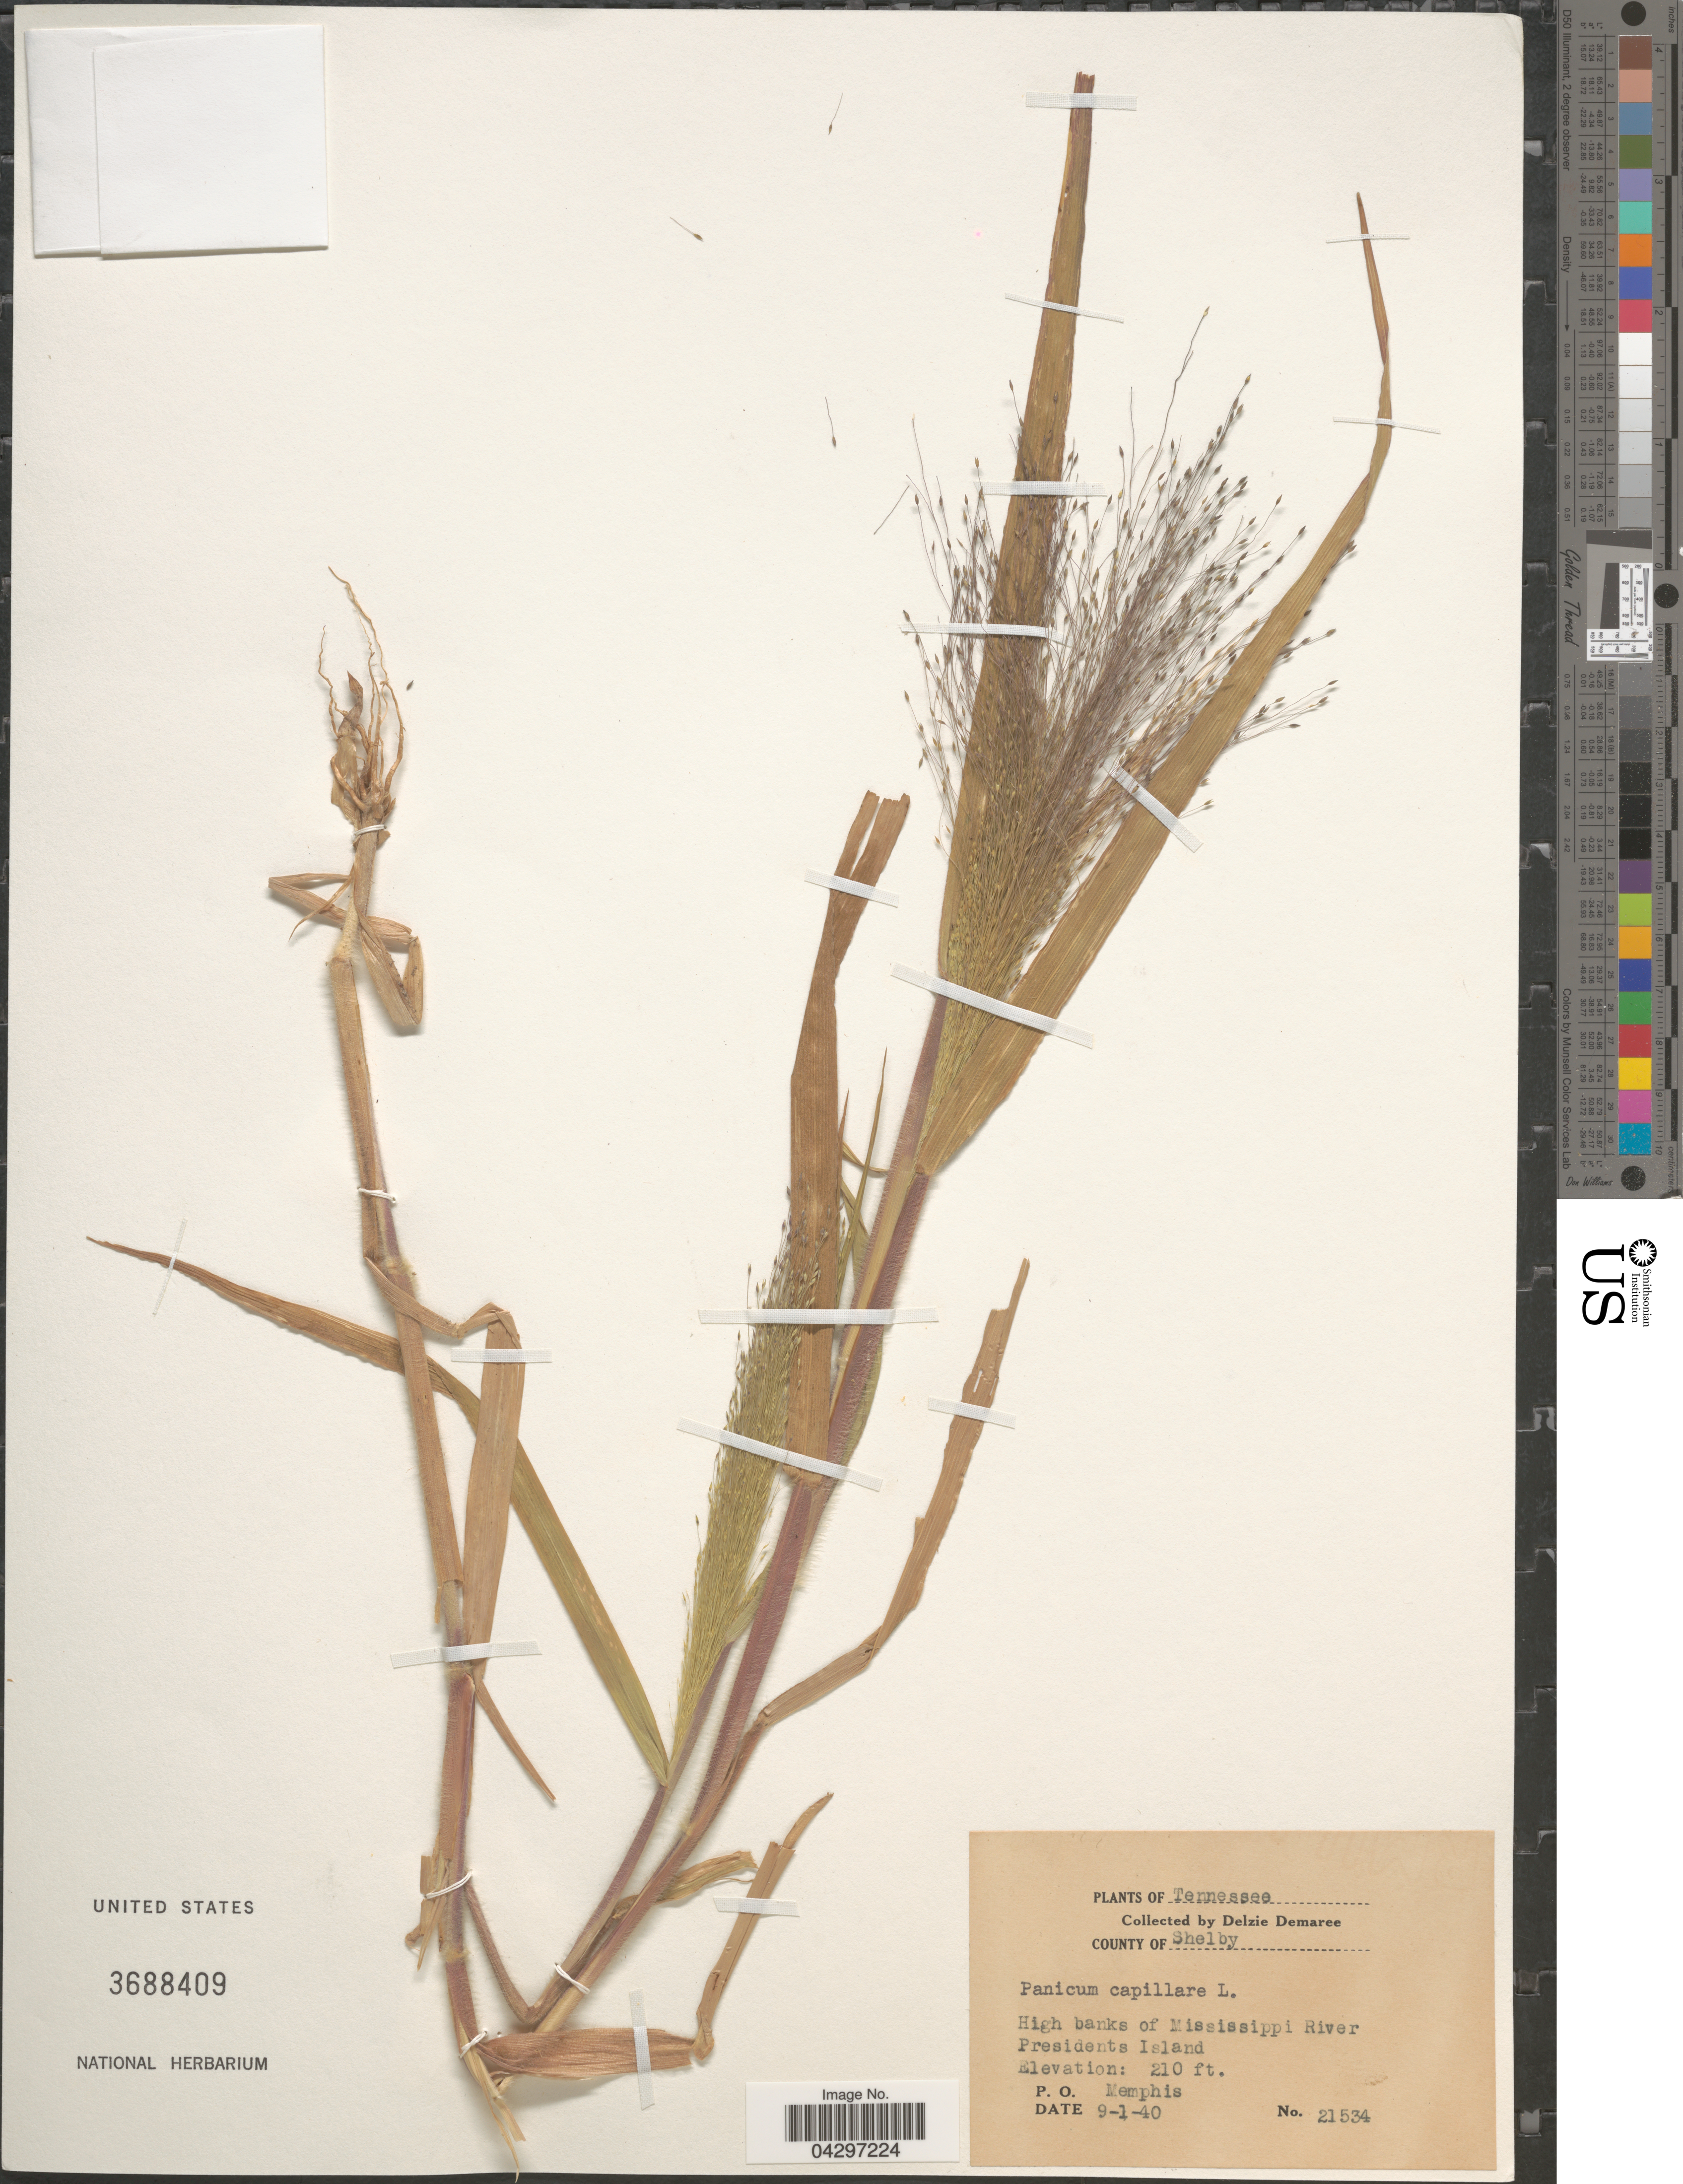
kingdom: Plantae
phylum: Tracheophyta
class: Liliopsida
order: Poales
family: Poaceae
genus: Panicum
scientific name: Panicum capillare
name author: L.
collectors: D. Demaree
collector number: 21534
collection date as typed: Transcribed d/m/y: 1/9/40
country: United States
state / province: Tennessee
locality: County of Shelby. High banks of Mississippi River. Presidents Island. P. O. Memphis.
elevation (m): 64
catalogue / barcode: US 3688409